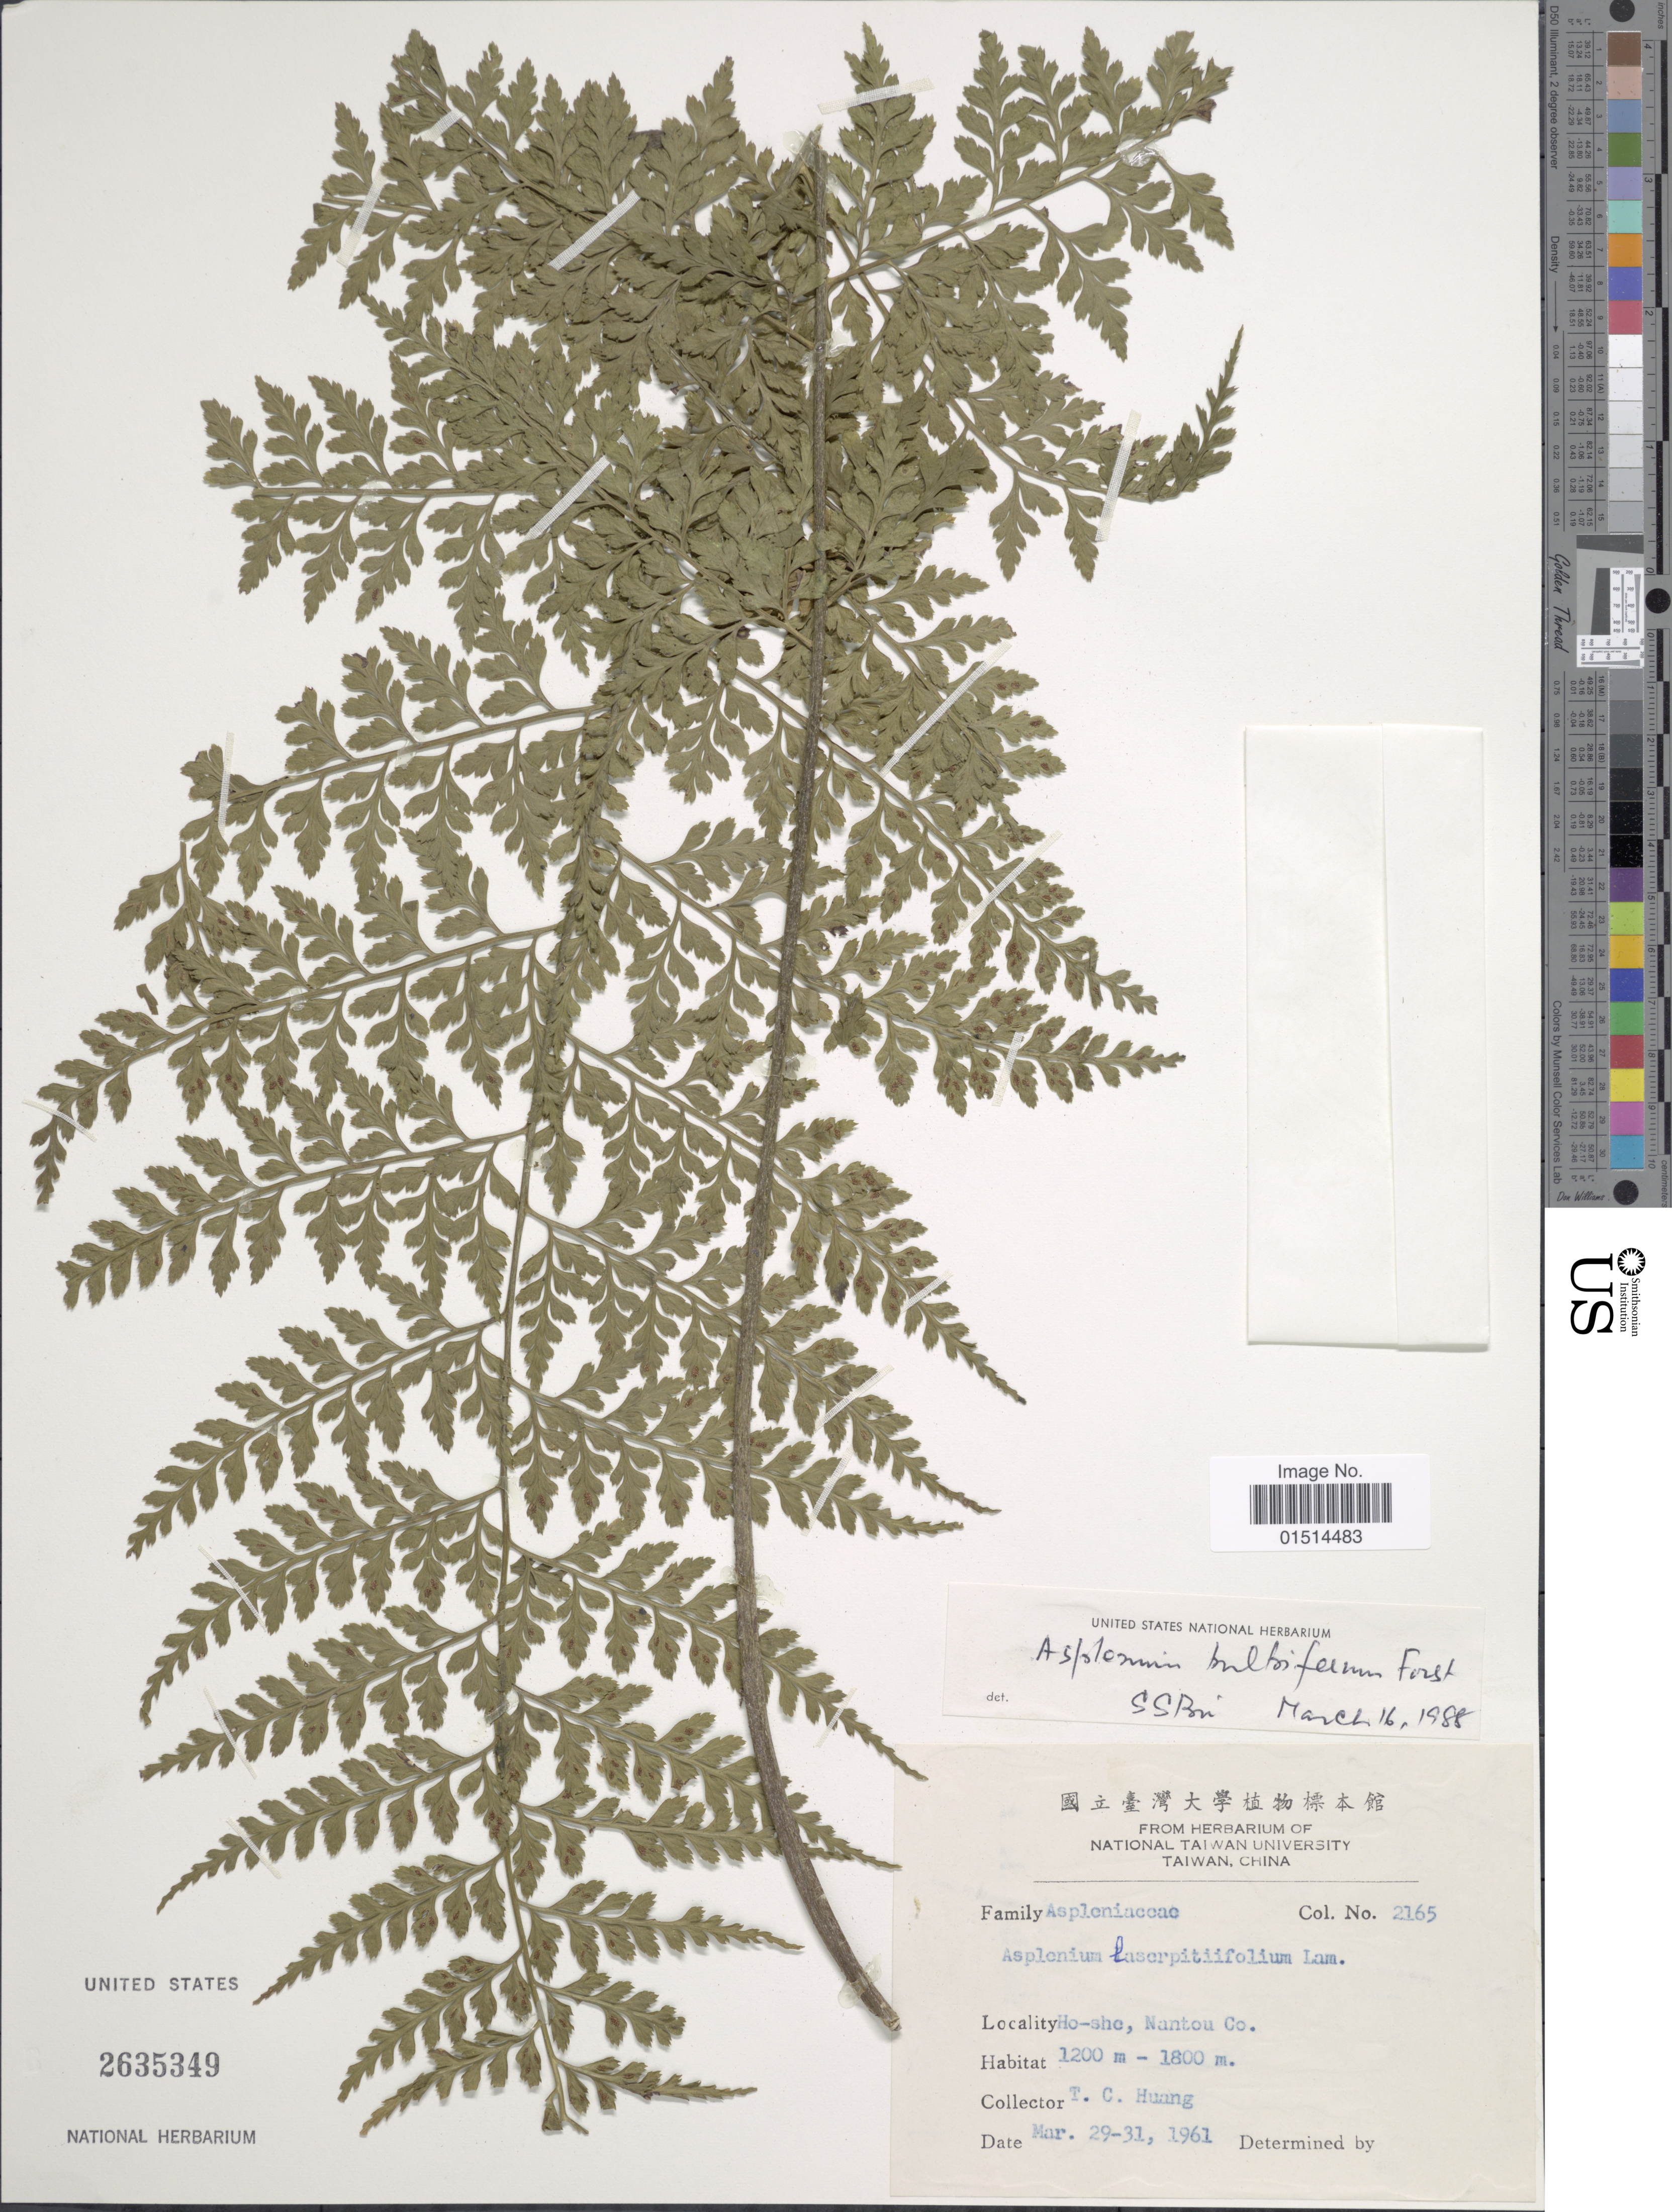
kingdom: Plantae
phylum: Tracheophyta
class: Polypodiopsida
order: Polypodiales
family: Aspleniaceae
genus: Asplenium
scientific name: Asplenium bullatum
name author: Wall. ex Mett.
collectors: T. Huang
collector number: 2165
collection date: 1961-03-29/1961-03-31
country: Taiwan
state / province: Nantou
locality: Ho-she, Nantou Co.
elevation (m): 1200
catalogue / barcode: US 2635349